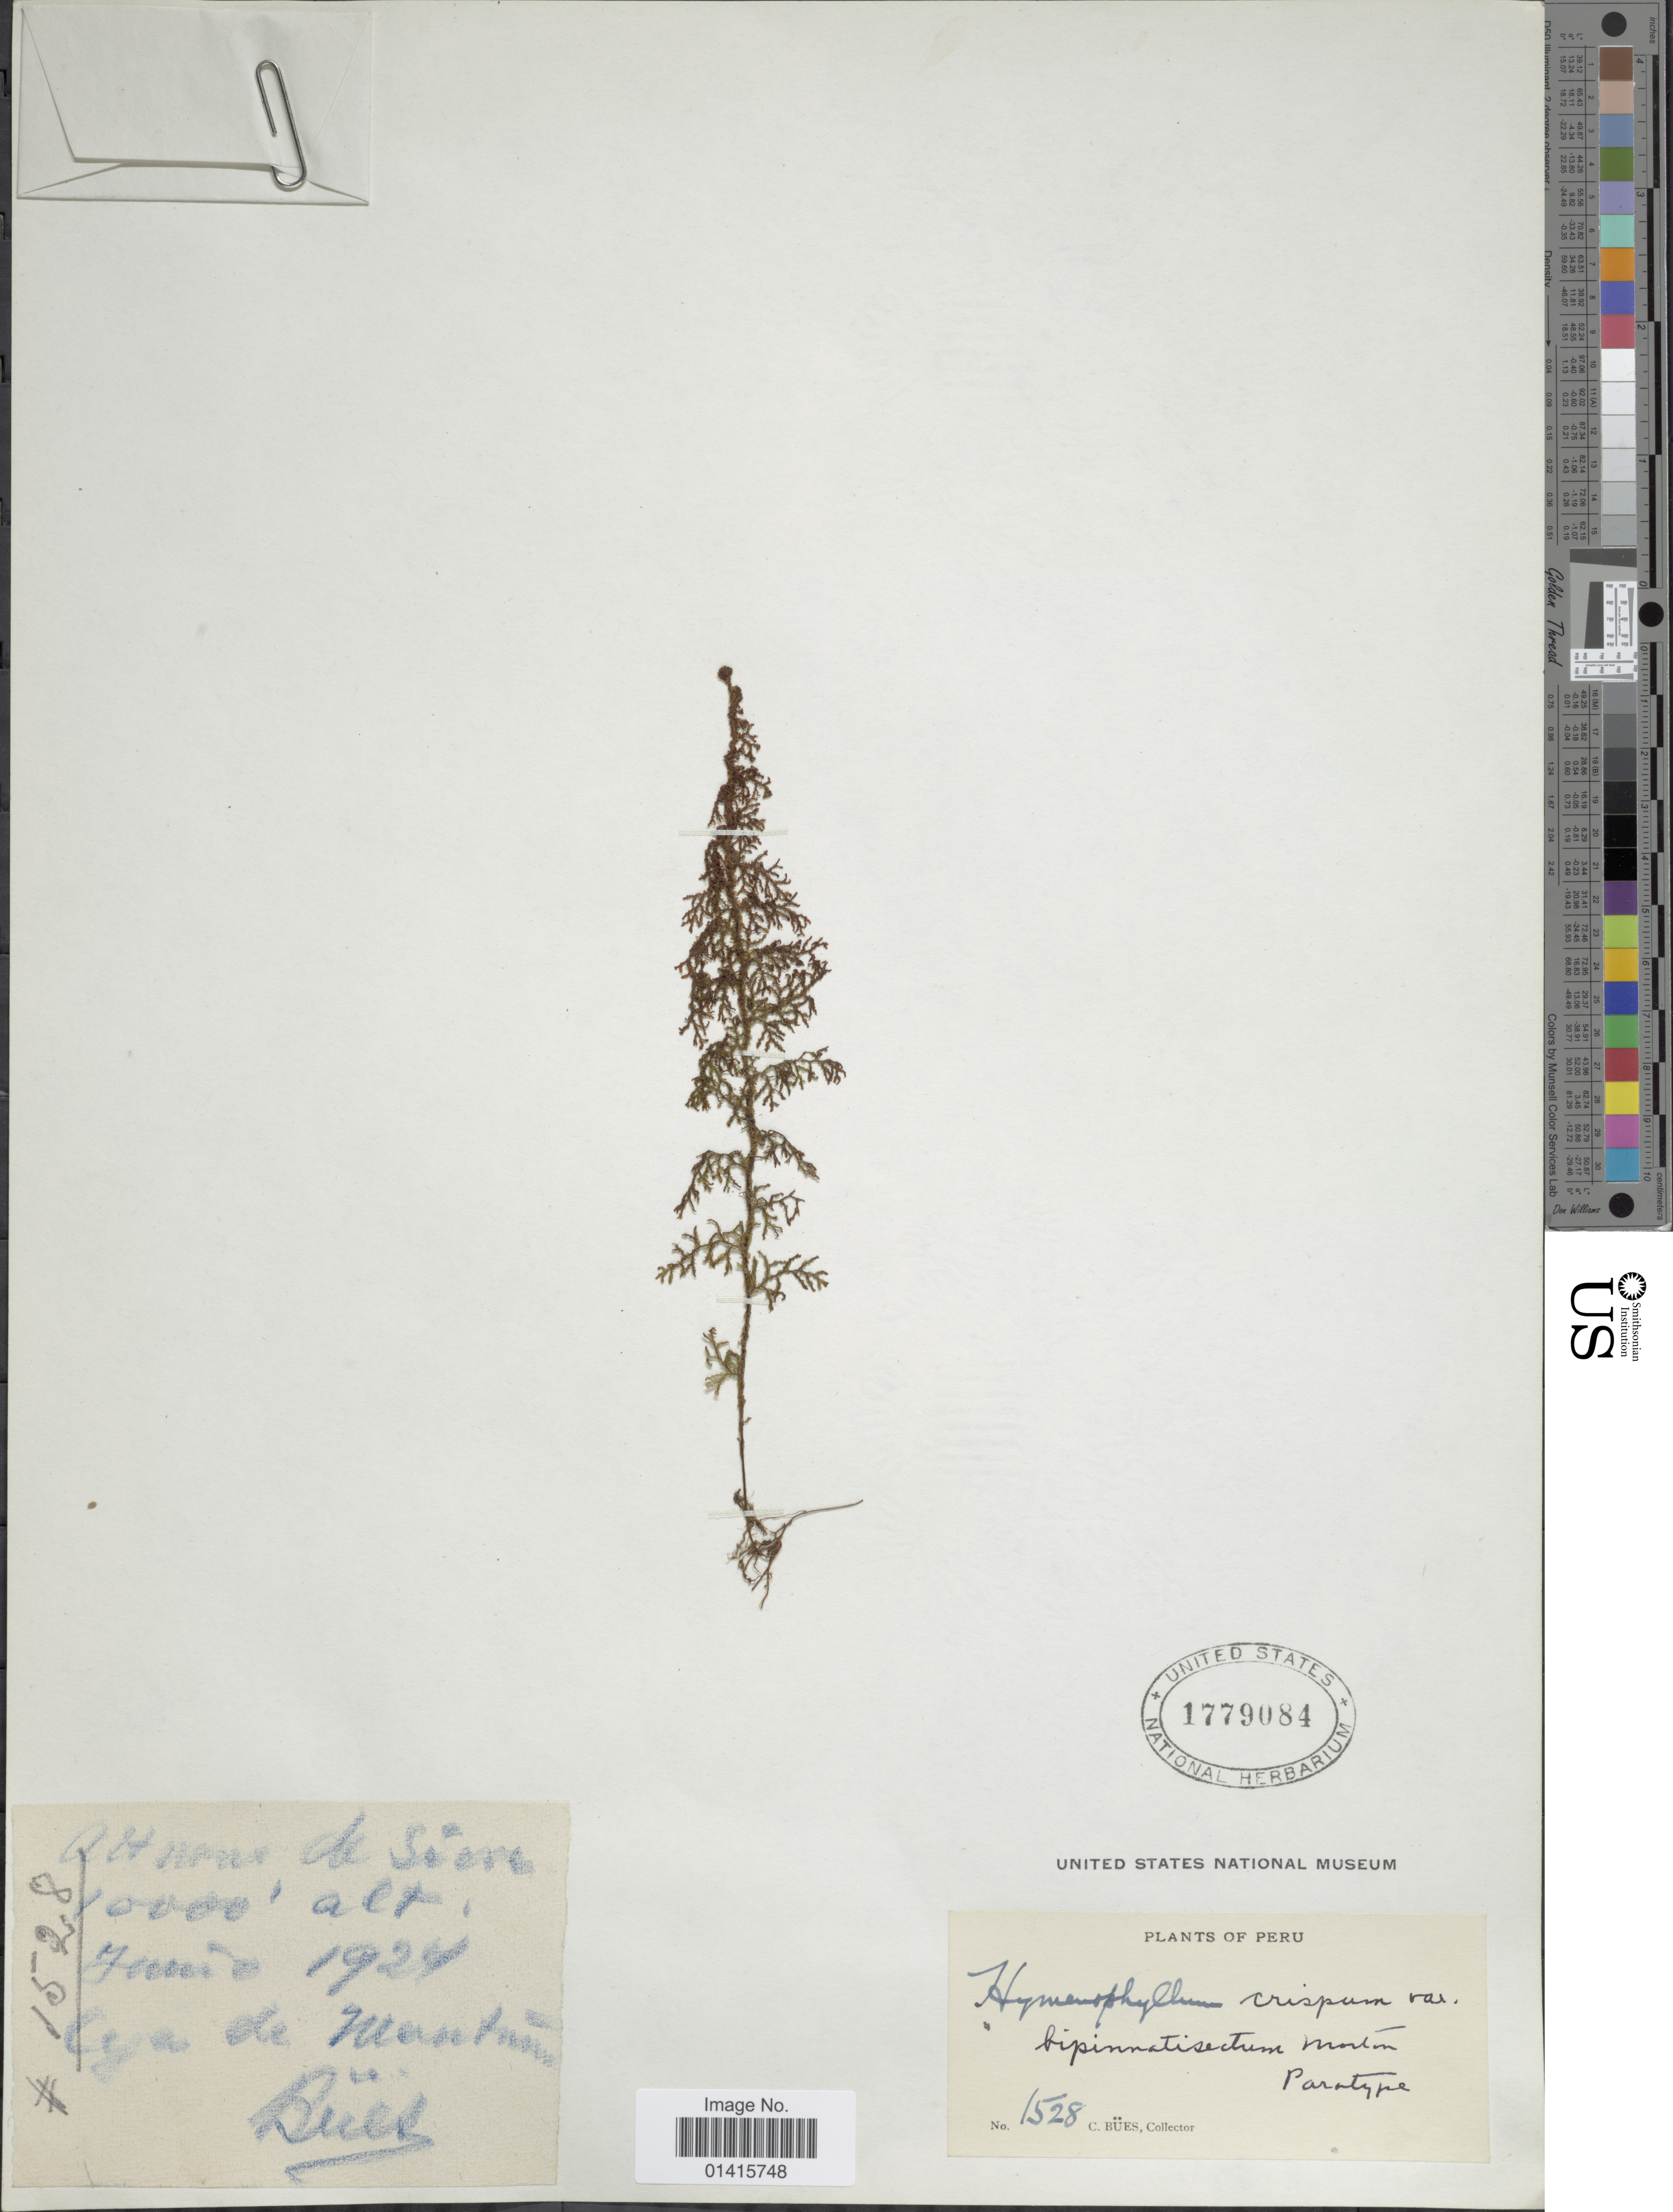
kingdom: Plantae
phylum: Tracheophyta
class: Polypodiopsida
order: Hymenophyllales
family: Hymenophyllaceae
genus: Hymenophyllum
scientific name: Hymenophyllum crispum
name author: Kunth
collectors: C. Bues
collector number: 1528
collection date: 1924-06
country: Peru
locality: Cya [interpreted] de Montaña.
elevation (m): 3048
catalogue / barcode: US 1779084